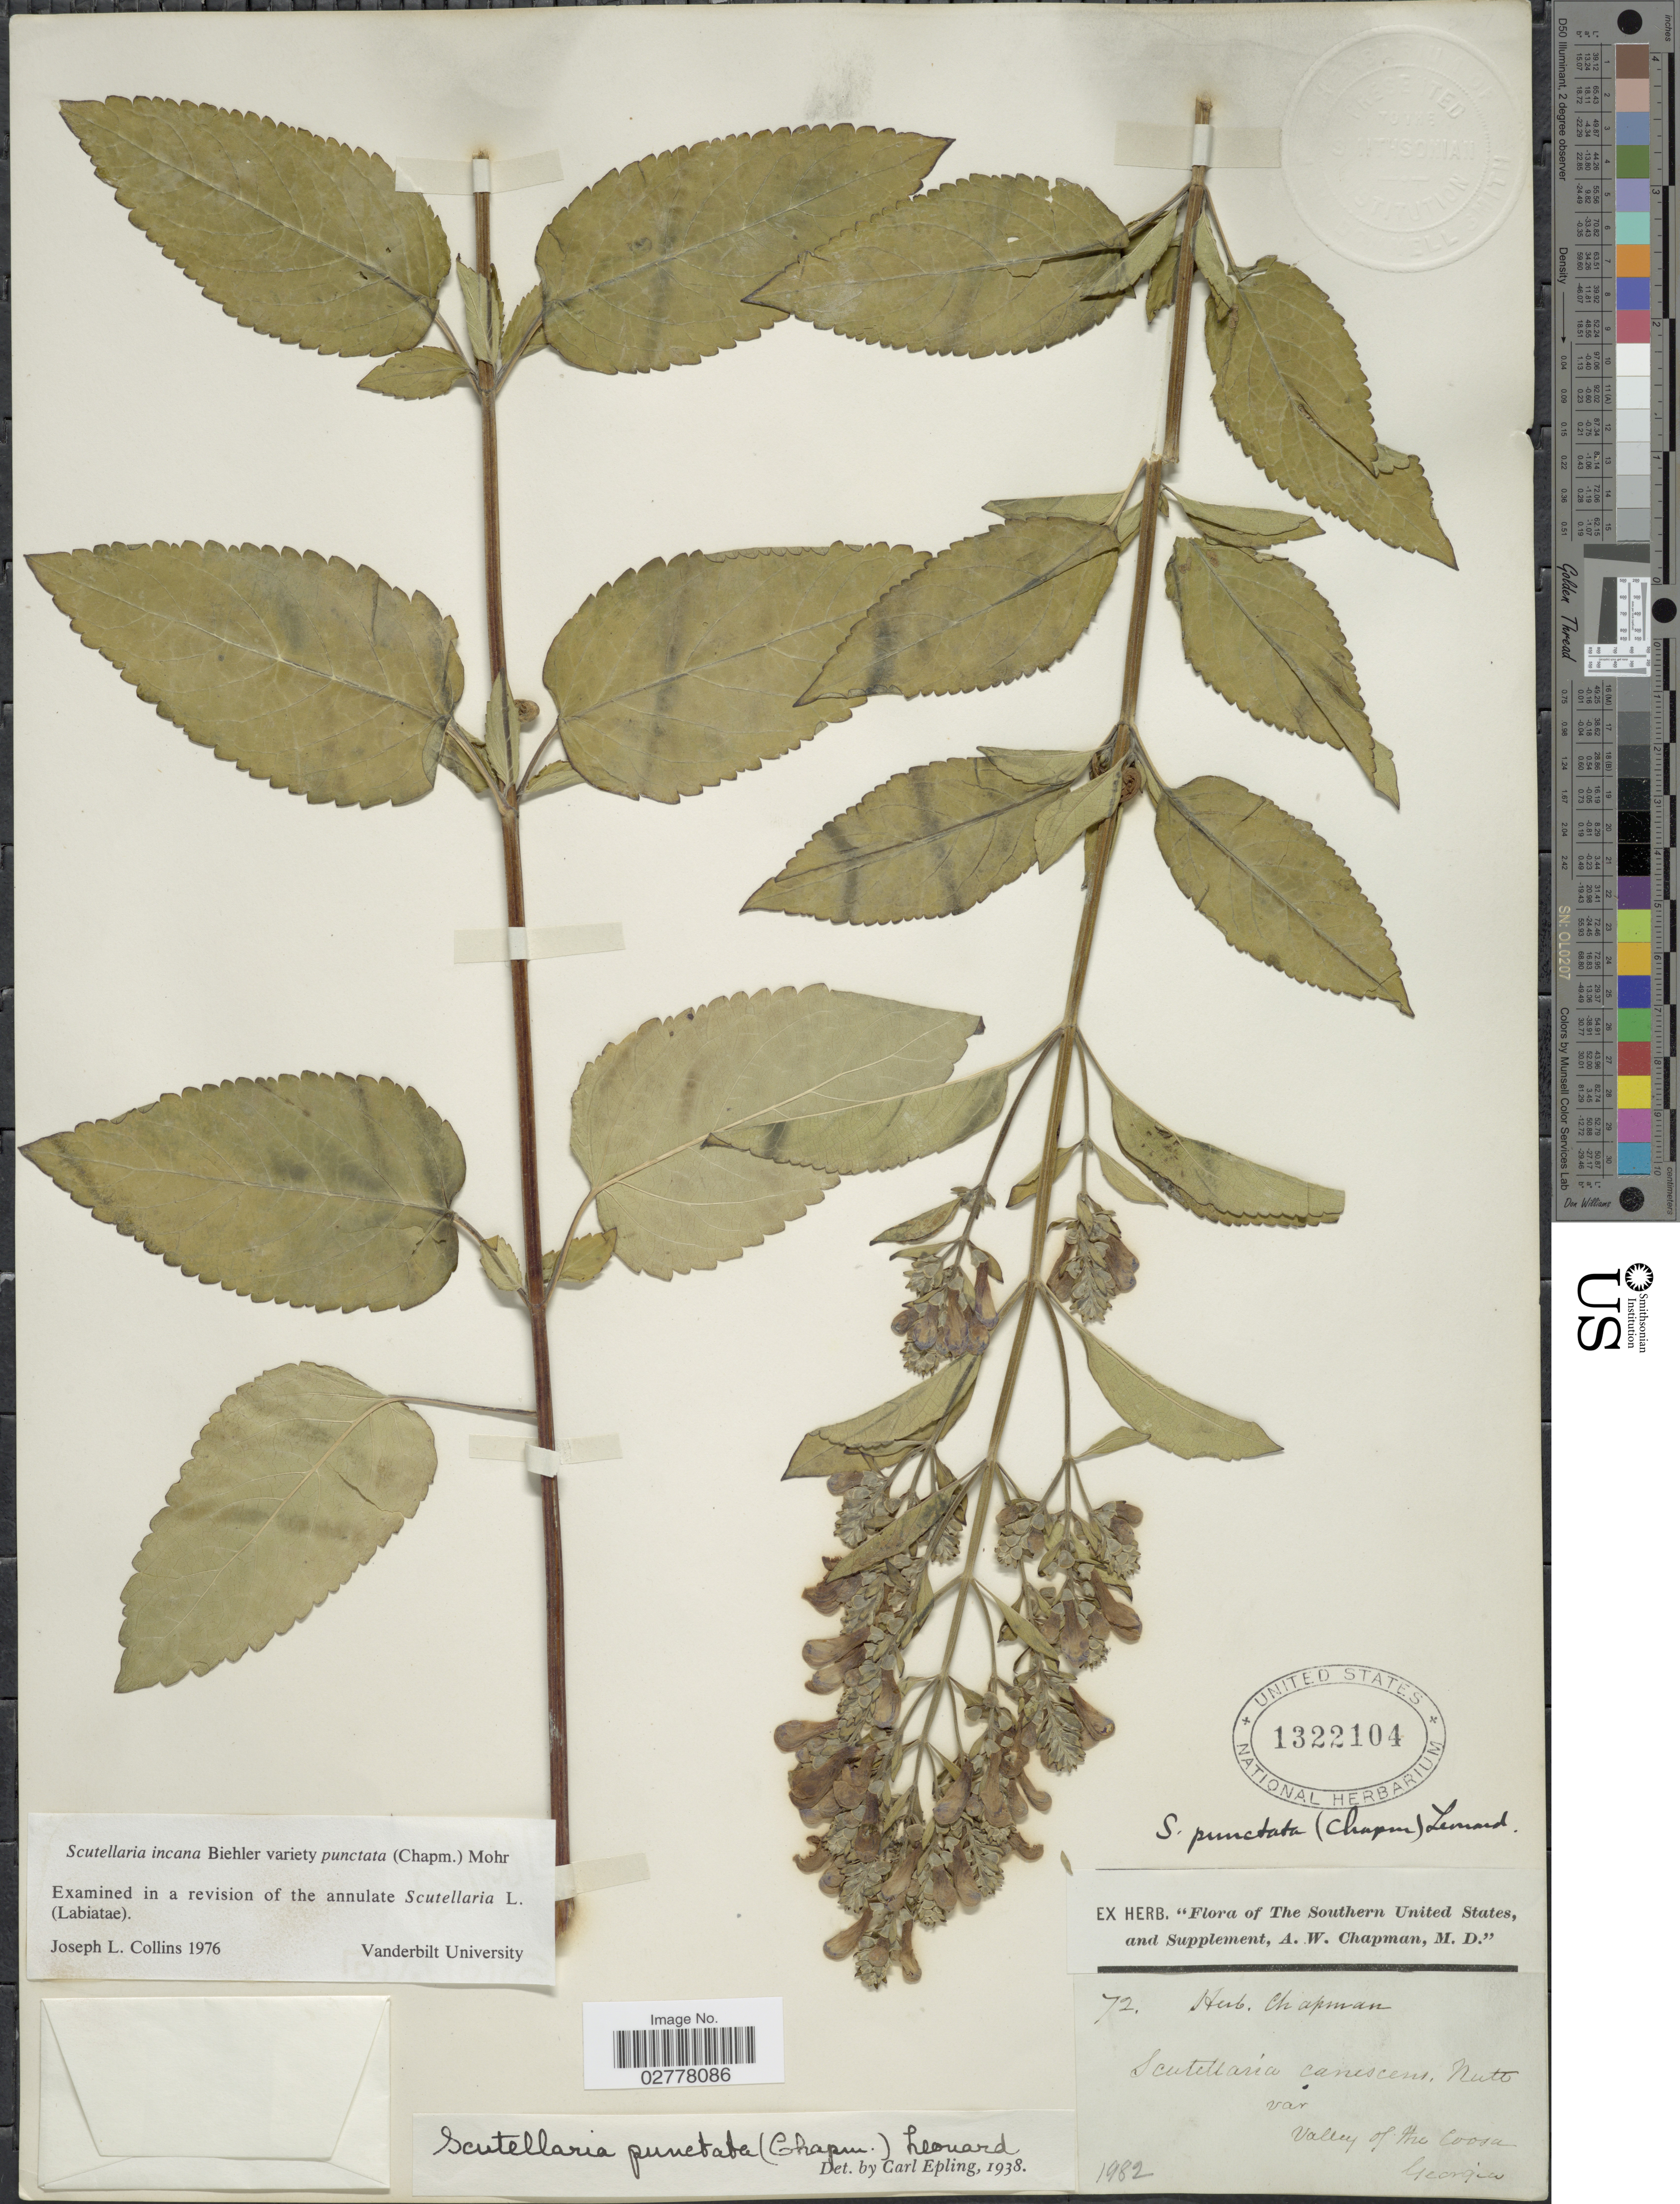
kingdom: Plantae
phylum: Tracheophyta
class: Magnoliopsida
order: Lamiales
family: Lamiaceae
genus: Scutellaria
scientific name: Scutellaria incana var. punctata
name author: (Chapm.) C. Mohr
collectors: ex herb. A.W. Chapman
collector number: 72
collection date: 1982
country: United States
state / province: Georgia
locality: Southern United States, and Supplement. Valley of the Coosa.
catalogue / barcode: US 1322104